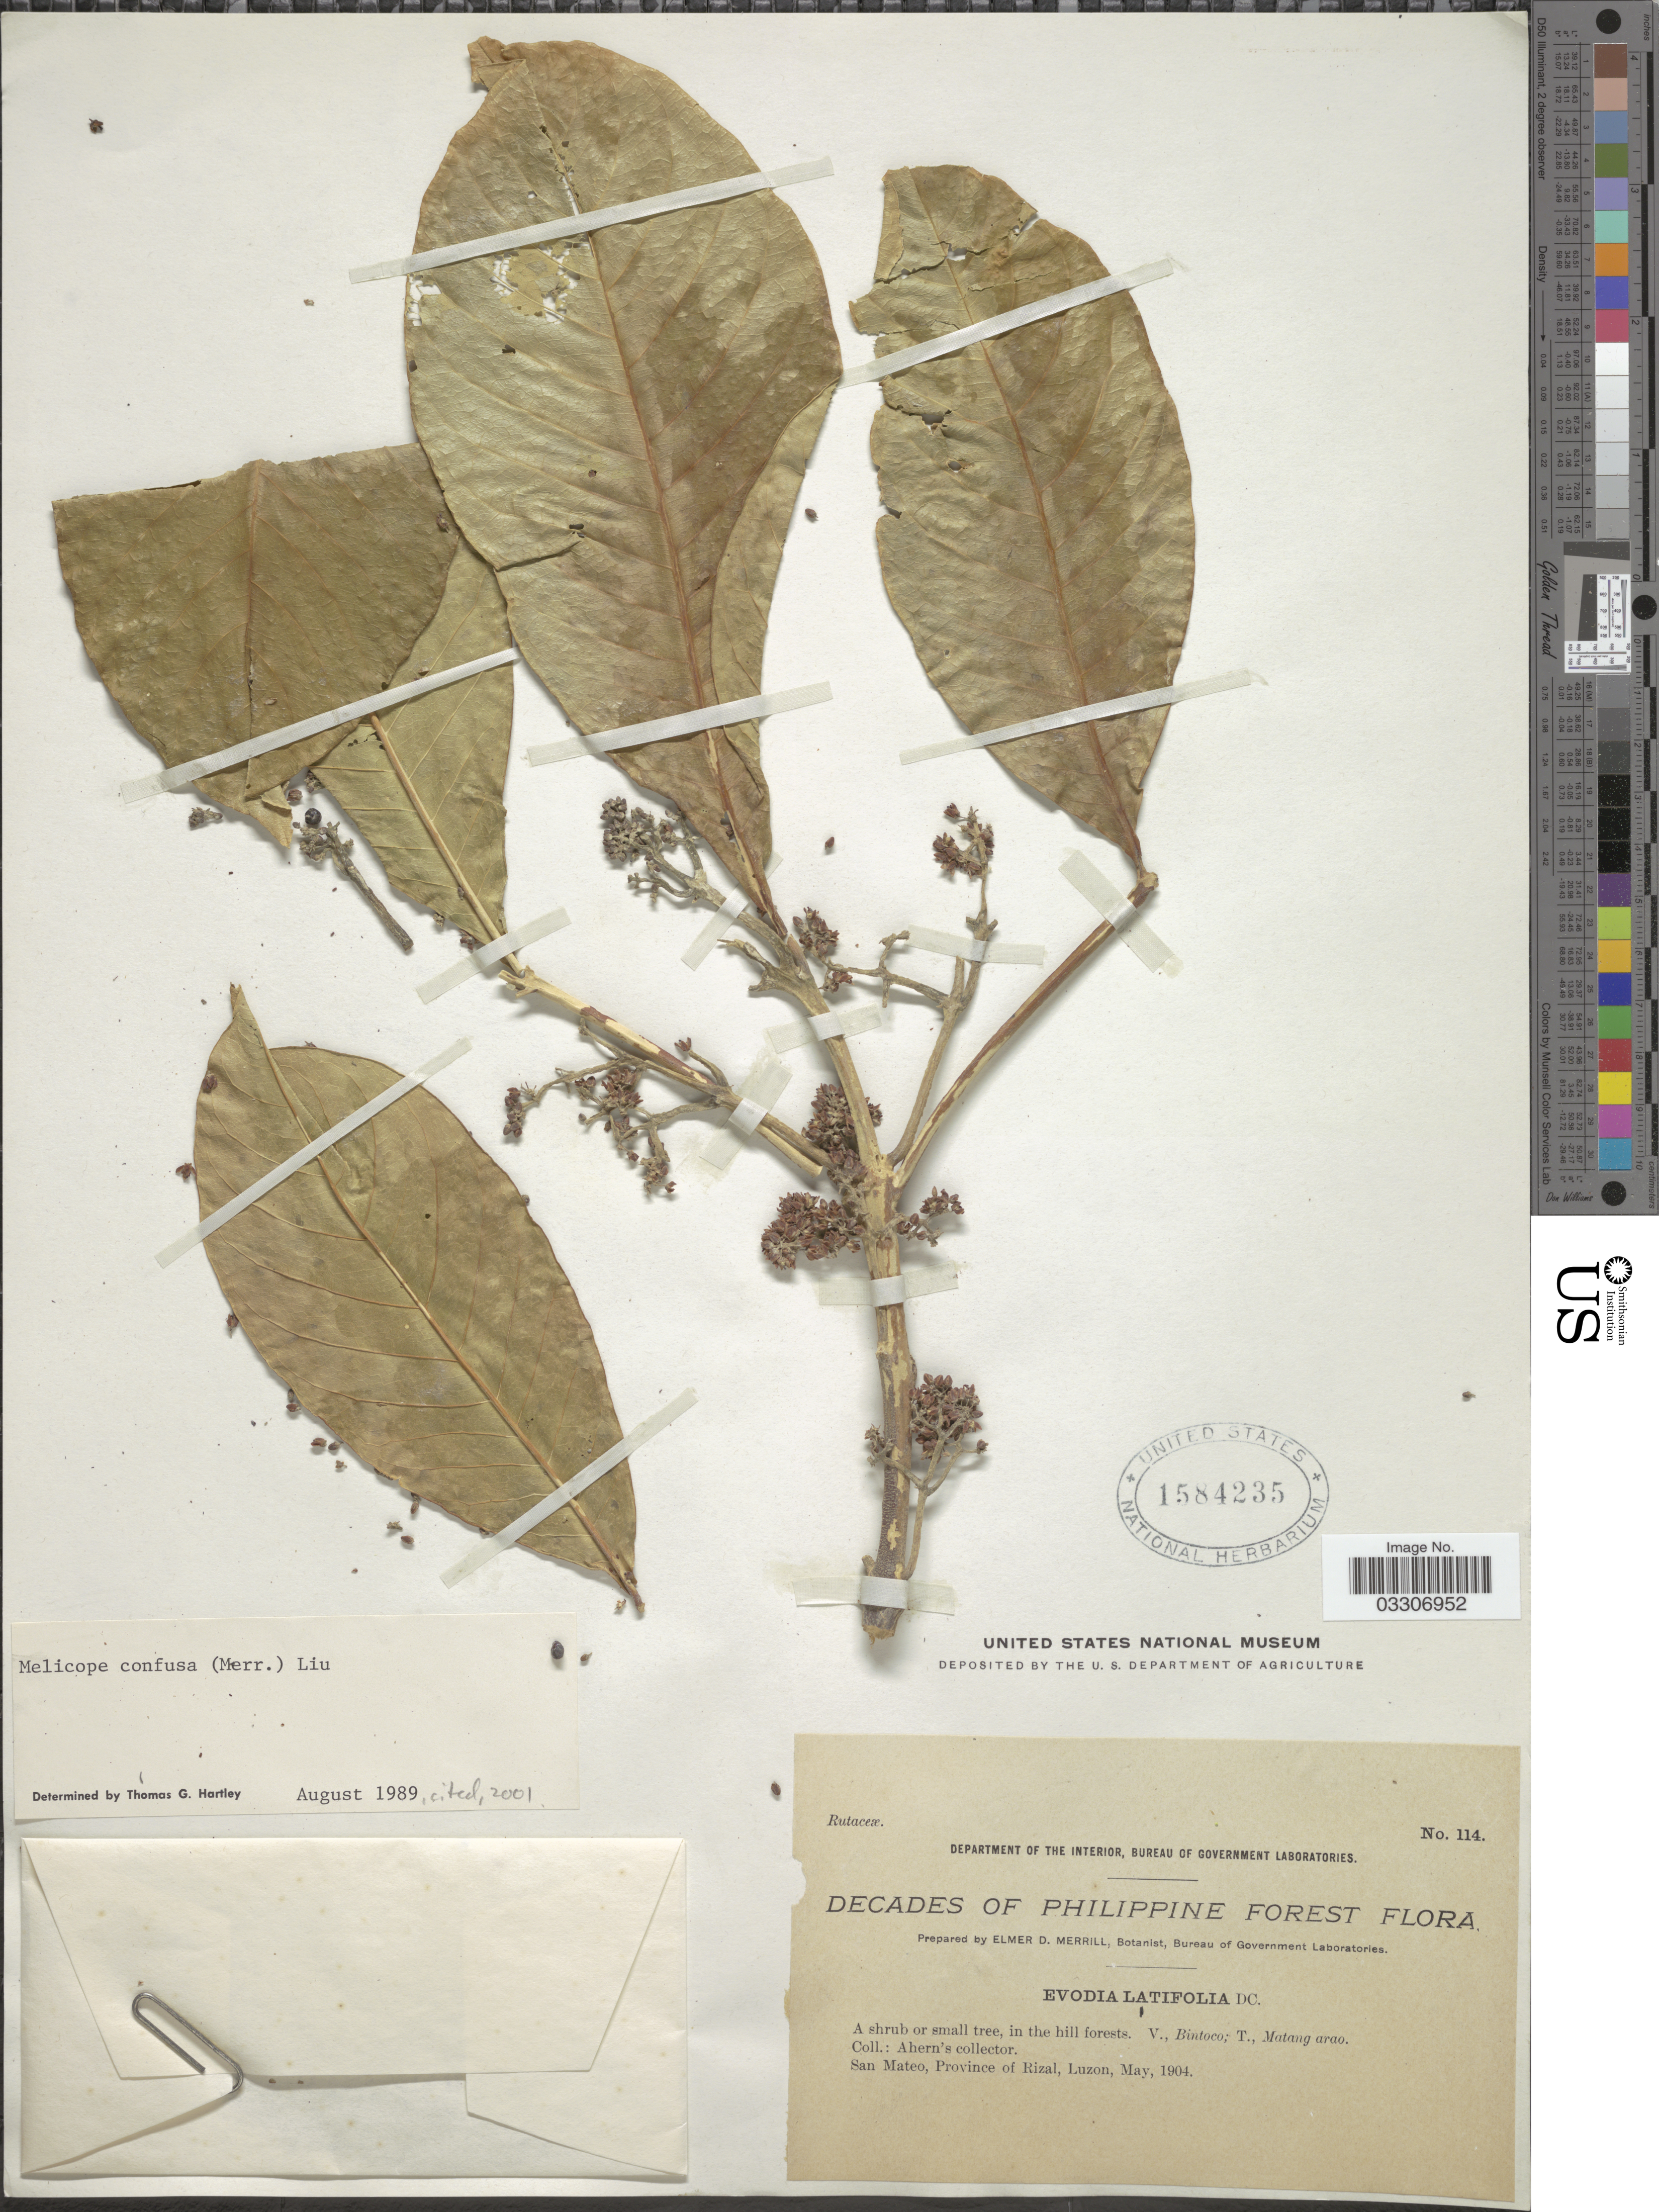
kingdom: Plantae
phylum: Tracheophyta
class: Magnoliopsida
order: Sapindales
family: Rutaceae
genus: Melicope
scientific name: Melicope confusa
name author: (Merr.) P.S. Liu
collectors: Ahern's collector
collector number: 114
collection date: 1904-05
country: Philippines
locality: San Mateo, Province of Rizal, Luzon.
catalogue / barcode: US 1584235